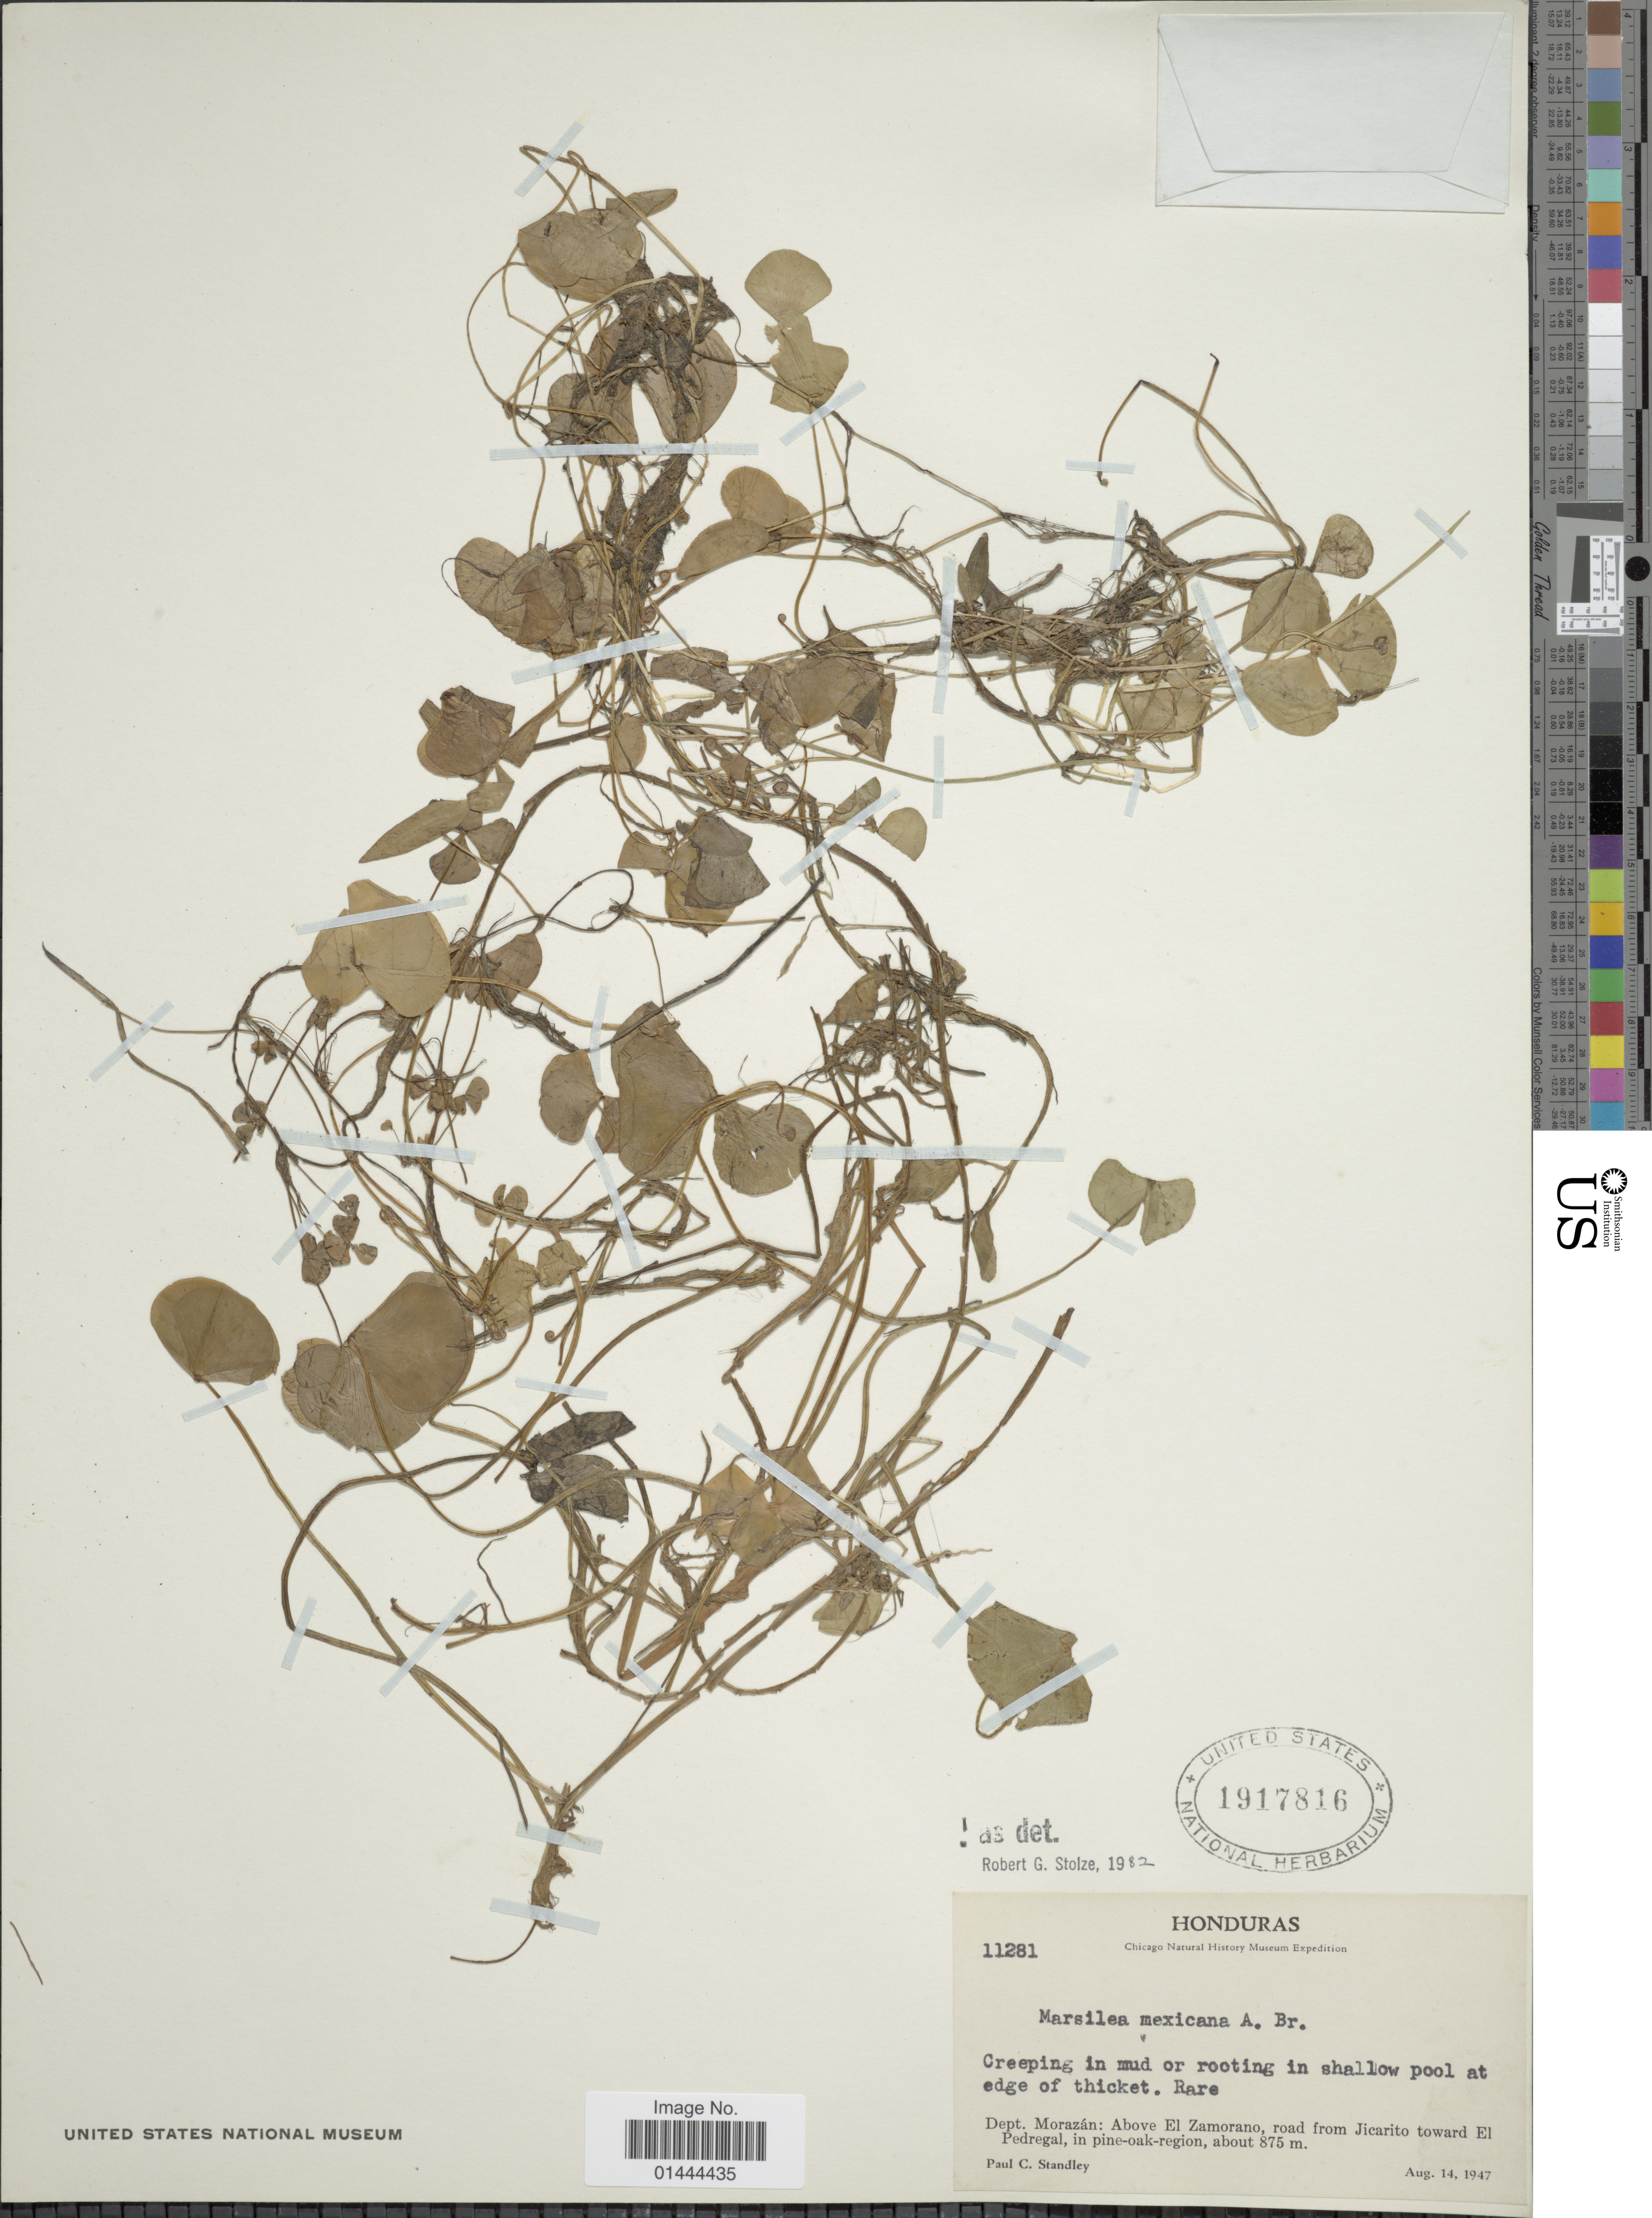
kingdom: Plantae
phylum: Tracheophyta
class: Polypodiopsida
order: Salviniales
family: Marsileaceae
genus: Marsilea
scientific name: Marsilea mexicana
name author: A. Braun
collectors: P. C. Standley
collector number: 11281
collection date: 1947-08-14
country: Honduras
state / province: Fco. Morazán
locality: above El Zamorano, road from Jicarito toward El Pedregal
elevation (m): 875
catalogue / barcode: US 1917816